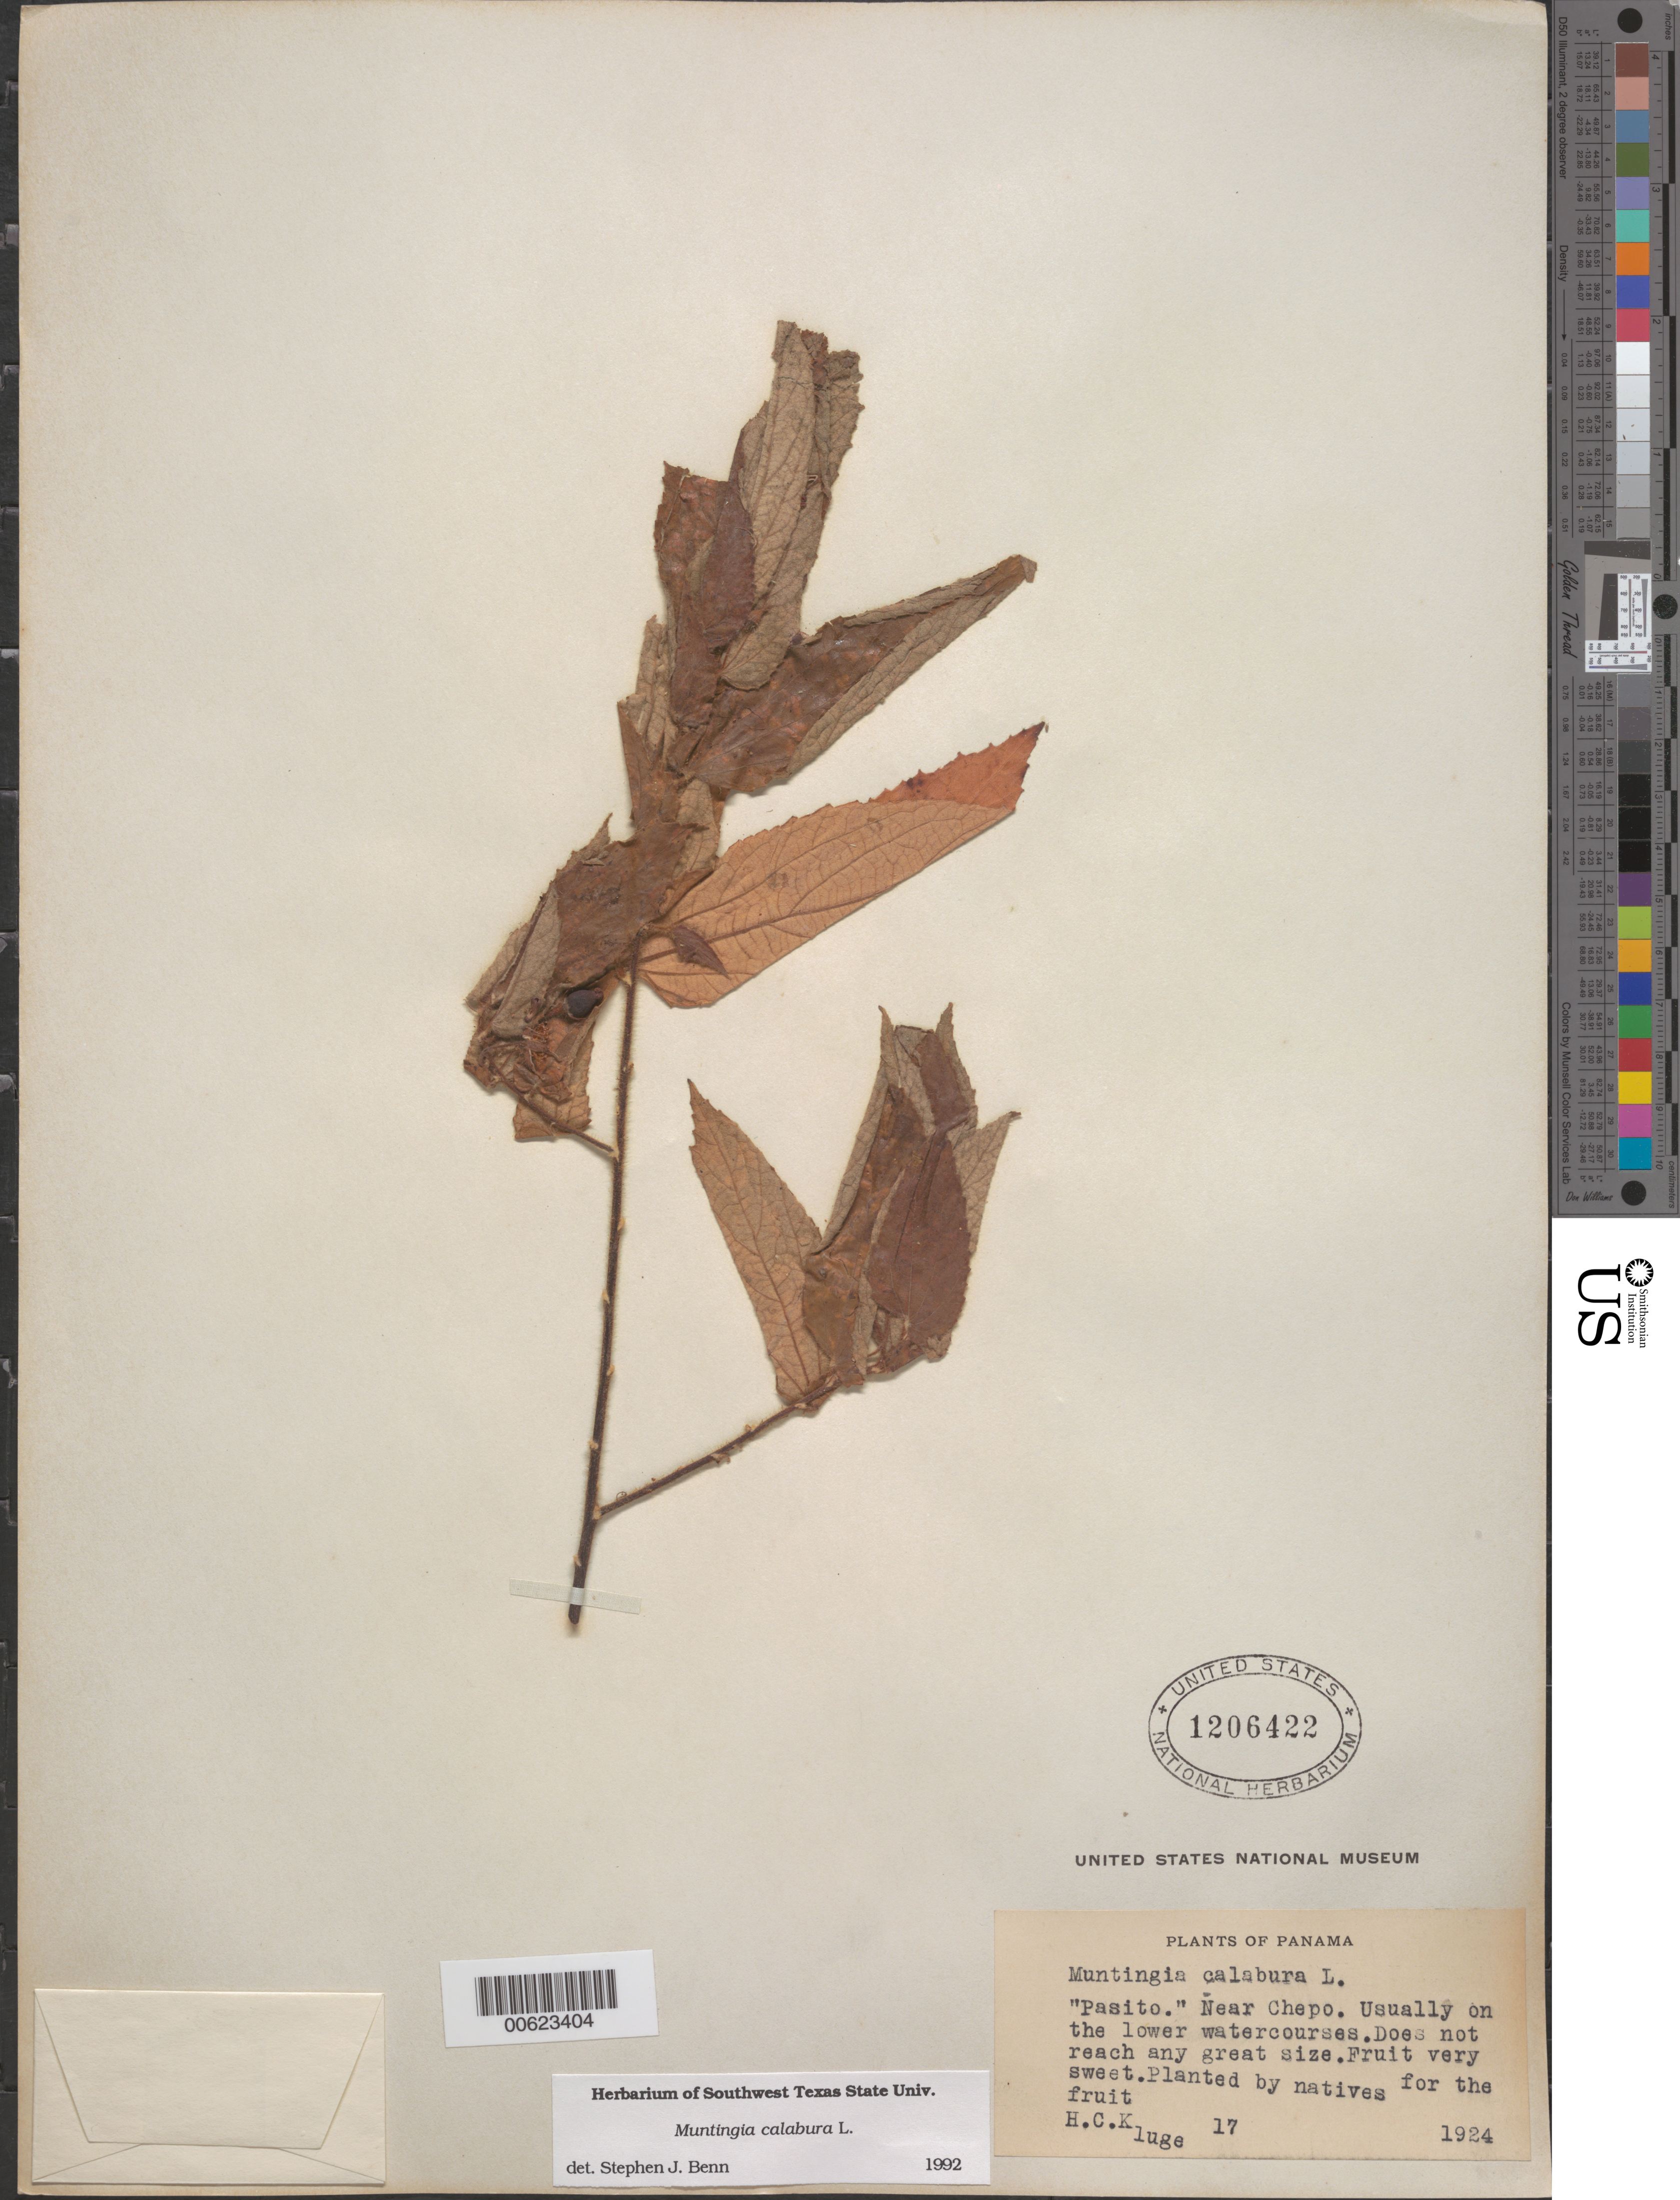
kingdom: Plantae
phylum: Tracheophyta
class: Magnoliopsida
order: Malvales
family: Muntingiaceae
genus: Muntingia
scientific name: Muntingia calabura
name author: L.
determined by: Benn, S. J.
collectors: H. C. Kluge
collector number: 17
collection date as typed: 1924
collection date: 1924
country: Panama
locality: Near Chepo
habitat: Usually on the lower watercourses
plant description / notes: Common name: Pasito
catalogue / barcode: US 1206422